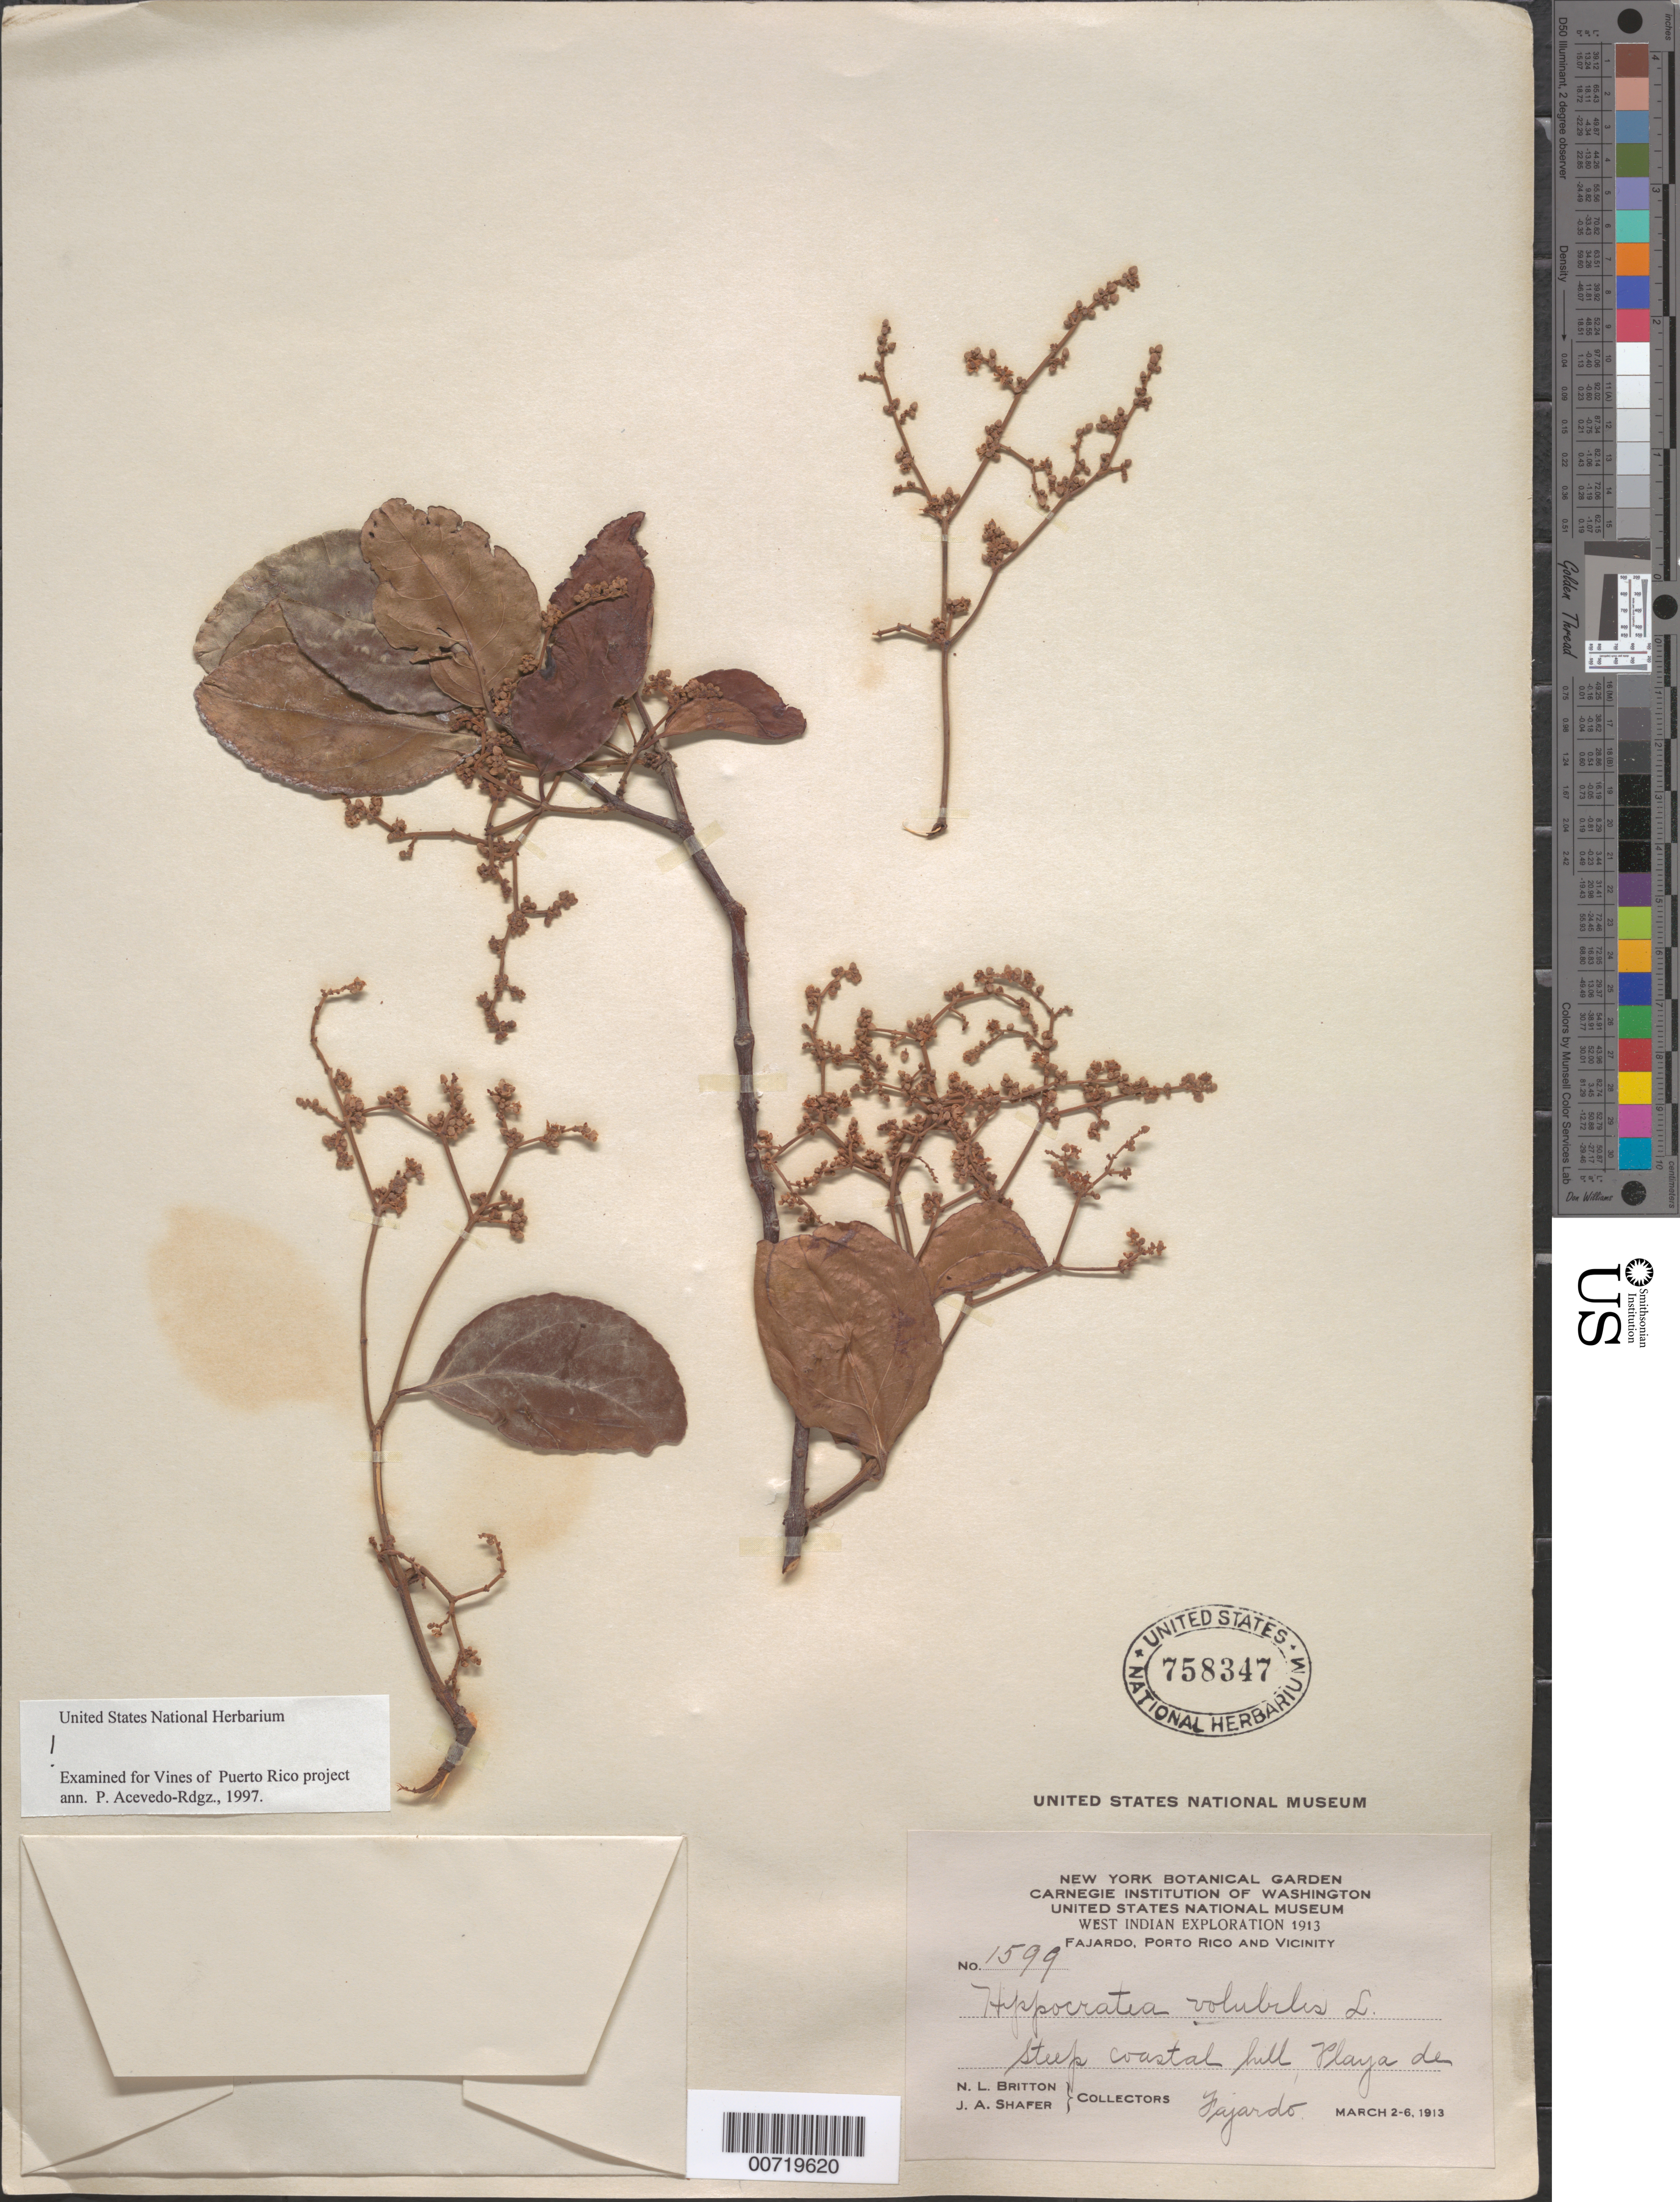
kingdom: Plantae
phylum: Tracheophyta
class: Magnoliopsida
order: Celastrales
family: Celastraceae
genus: Hippocratea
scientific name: Hippocratea volubilis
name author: L.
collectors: N. Britton & J. A. Shafer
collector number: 1599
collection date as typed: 02 Mar 1913 to 06 Mar 1913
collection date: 1913-03-02/1913-03-06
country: Puerto Rico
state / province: Fajardo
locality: Playa de Fajardo. Steep, coastal hill.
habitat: Steep coastal hill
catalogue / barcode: US 758347